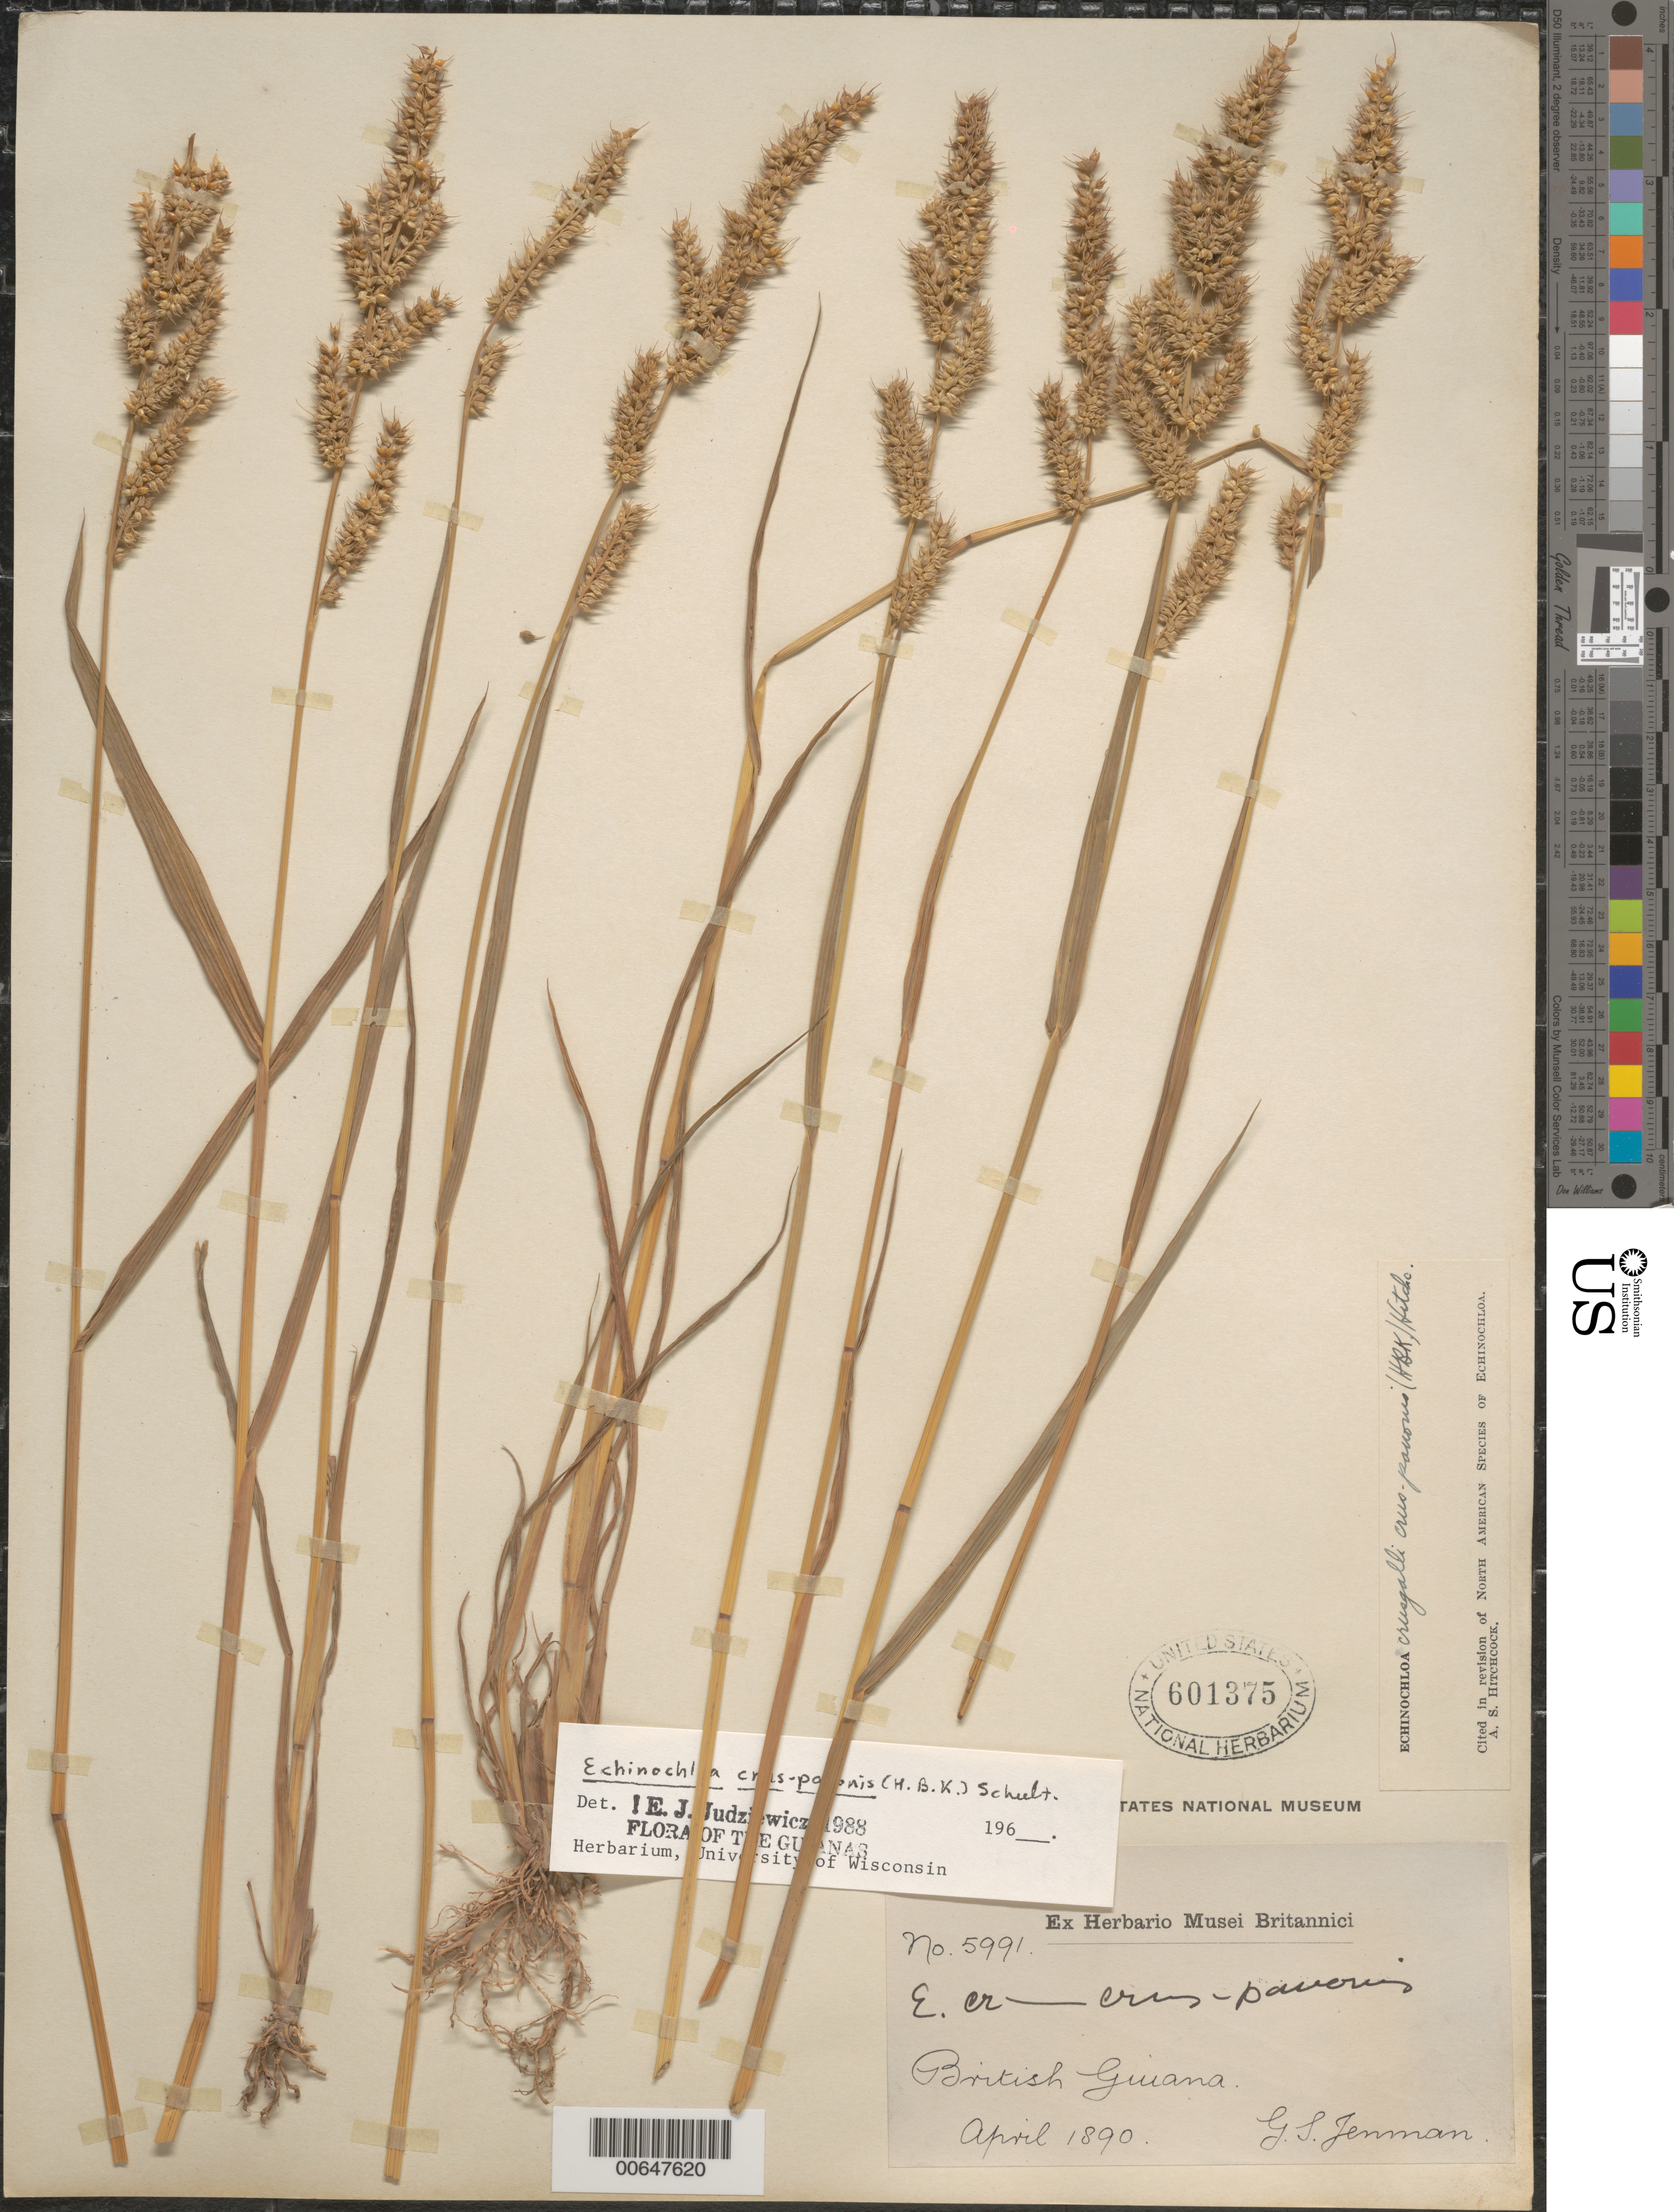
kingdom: Plantae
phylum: Tracheophyta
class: Liliopsida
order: Poales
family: Poaceae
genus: Echinochloa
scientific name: Echinochloa crus-pavonis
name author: (Kunth) Schult.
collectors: G. S. Jenman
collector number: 5991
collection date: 1890-04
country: Guyana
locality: British Guiana.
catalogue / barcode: US 601375